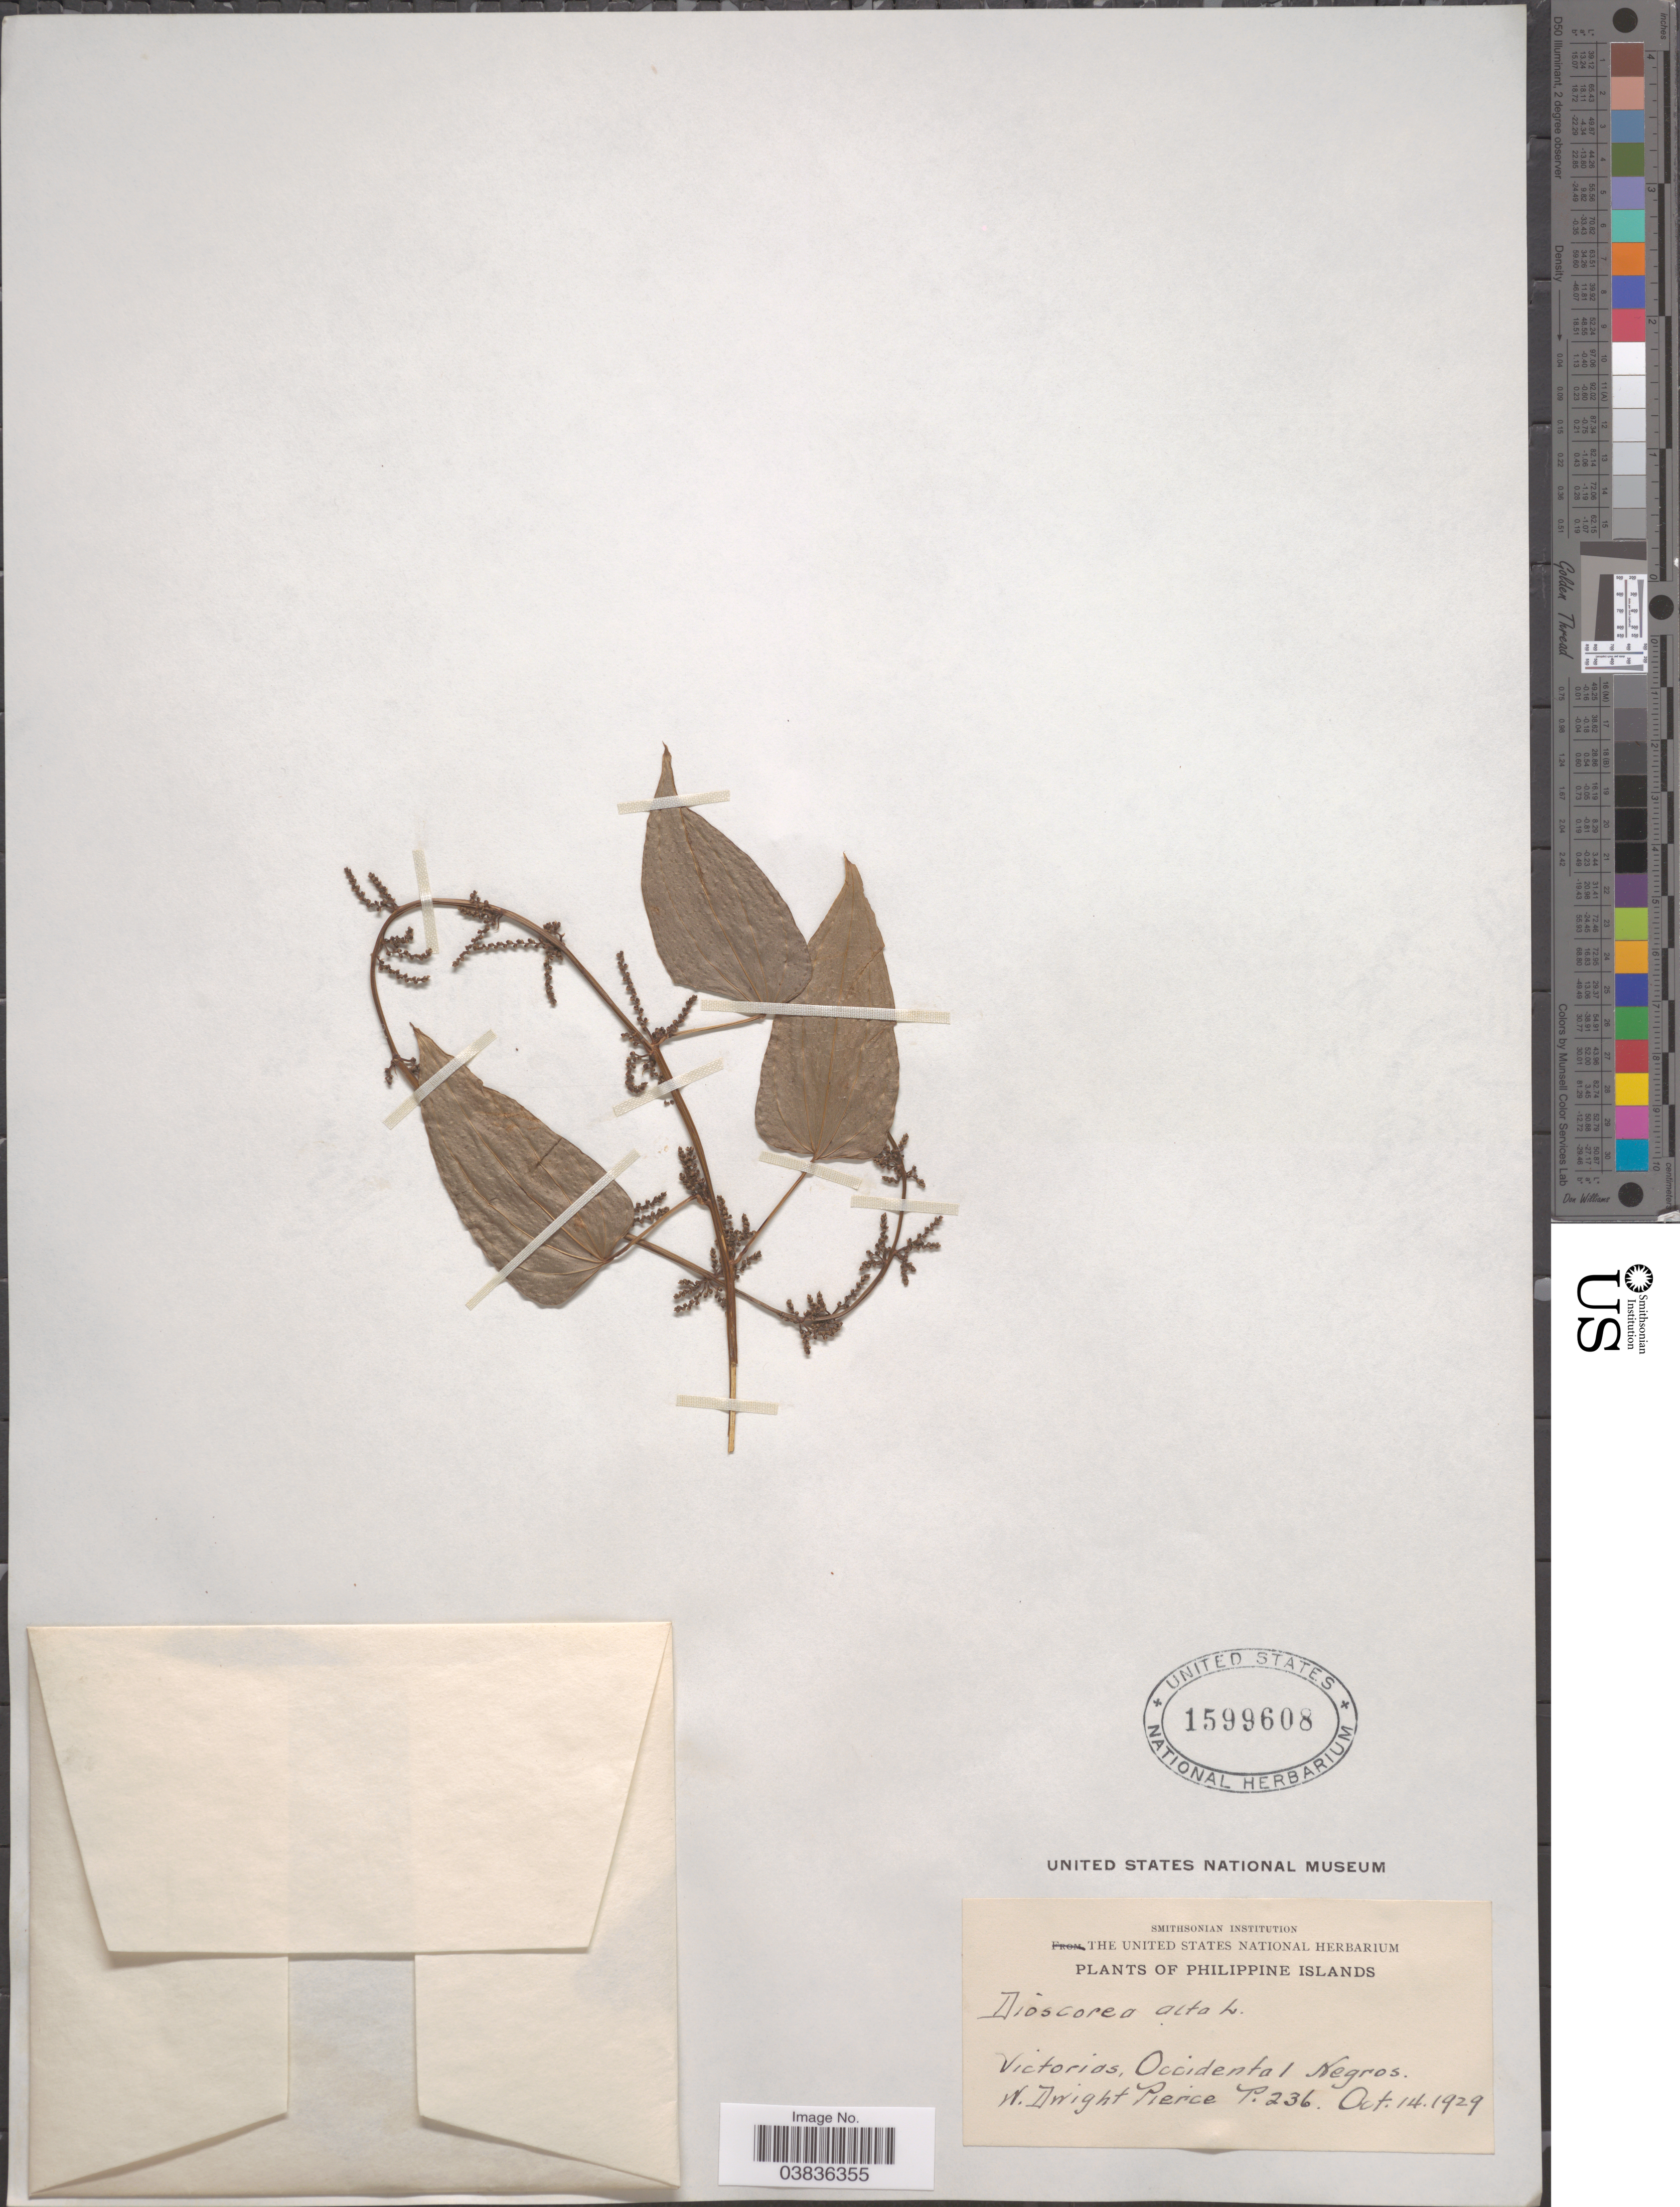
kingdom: Plantae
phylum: Tracheophyta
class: Liliopsida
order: Dioscoreales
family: Dioscoreaceae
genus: Dioscorea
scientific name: Dioscorea alata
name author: L.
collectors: W. Pierce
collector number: P.236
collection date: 1929-10-14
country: Philippines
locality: Philippine Islands. Victorias, Occidental Negros.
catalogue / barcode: US 1599608